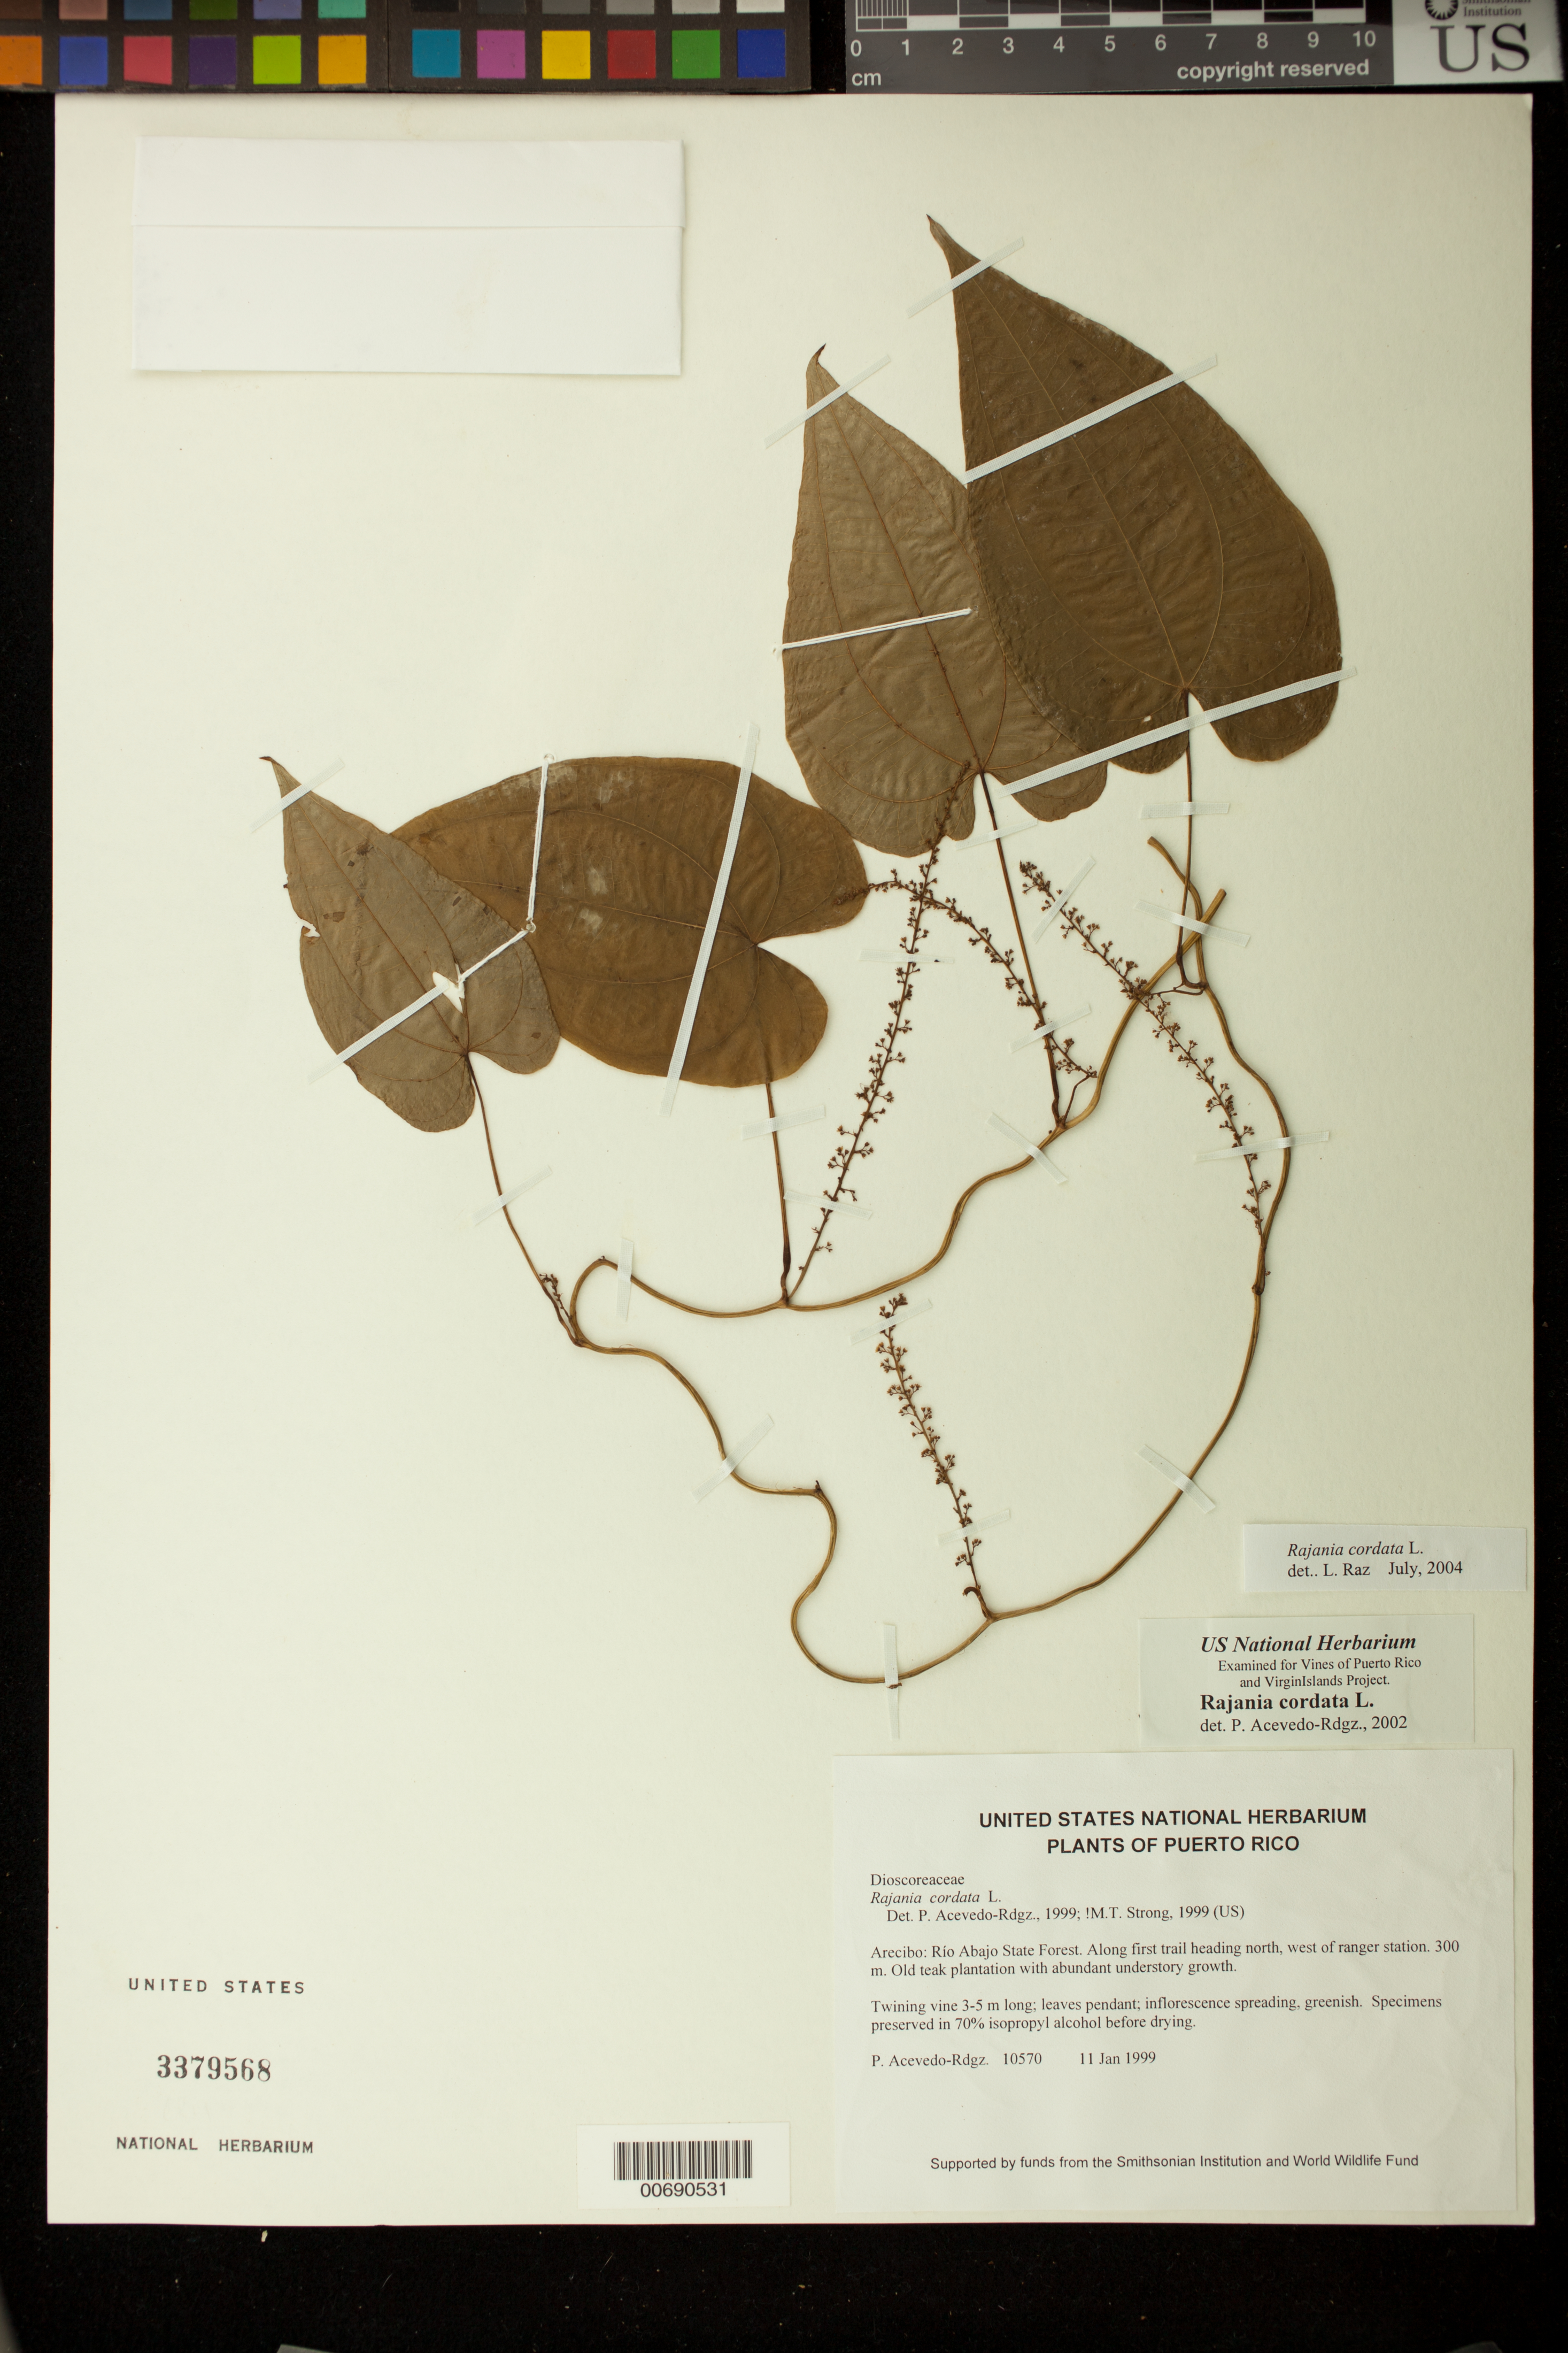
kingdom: Plantae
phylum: Tracheophyta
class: Liliopsida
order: Dioscoreales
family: Dioscoreaceae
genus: Dioscorea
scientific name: Dioscorea cordata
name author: (L.) Raz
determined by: Strong, M. T., (US), Smithsonian Institution - National Museum of Natural History (UNITED STATES)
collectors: P. Acevedo-Rodr.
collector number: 10570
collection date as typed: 11 Jan 1999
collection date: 1999-01-11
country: Puerto Rico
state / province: Arecibo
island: Puerto Rico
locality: Arecibo; Río Abajo State Forest. Along first trail heading north, west of ranger station.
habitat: Old teak plantation with abundant understory growth.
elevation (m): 300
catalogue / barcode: US 3379568